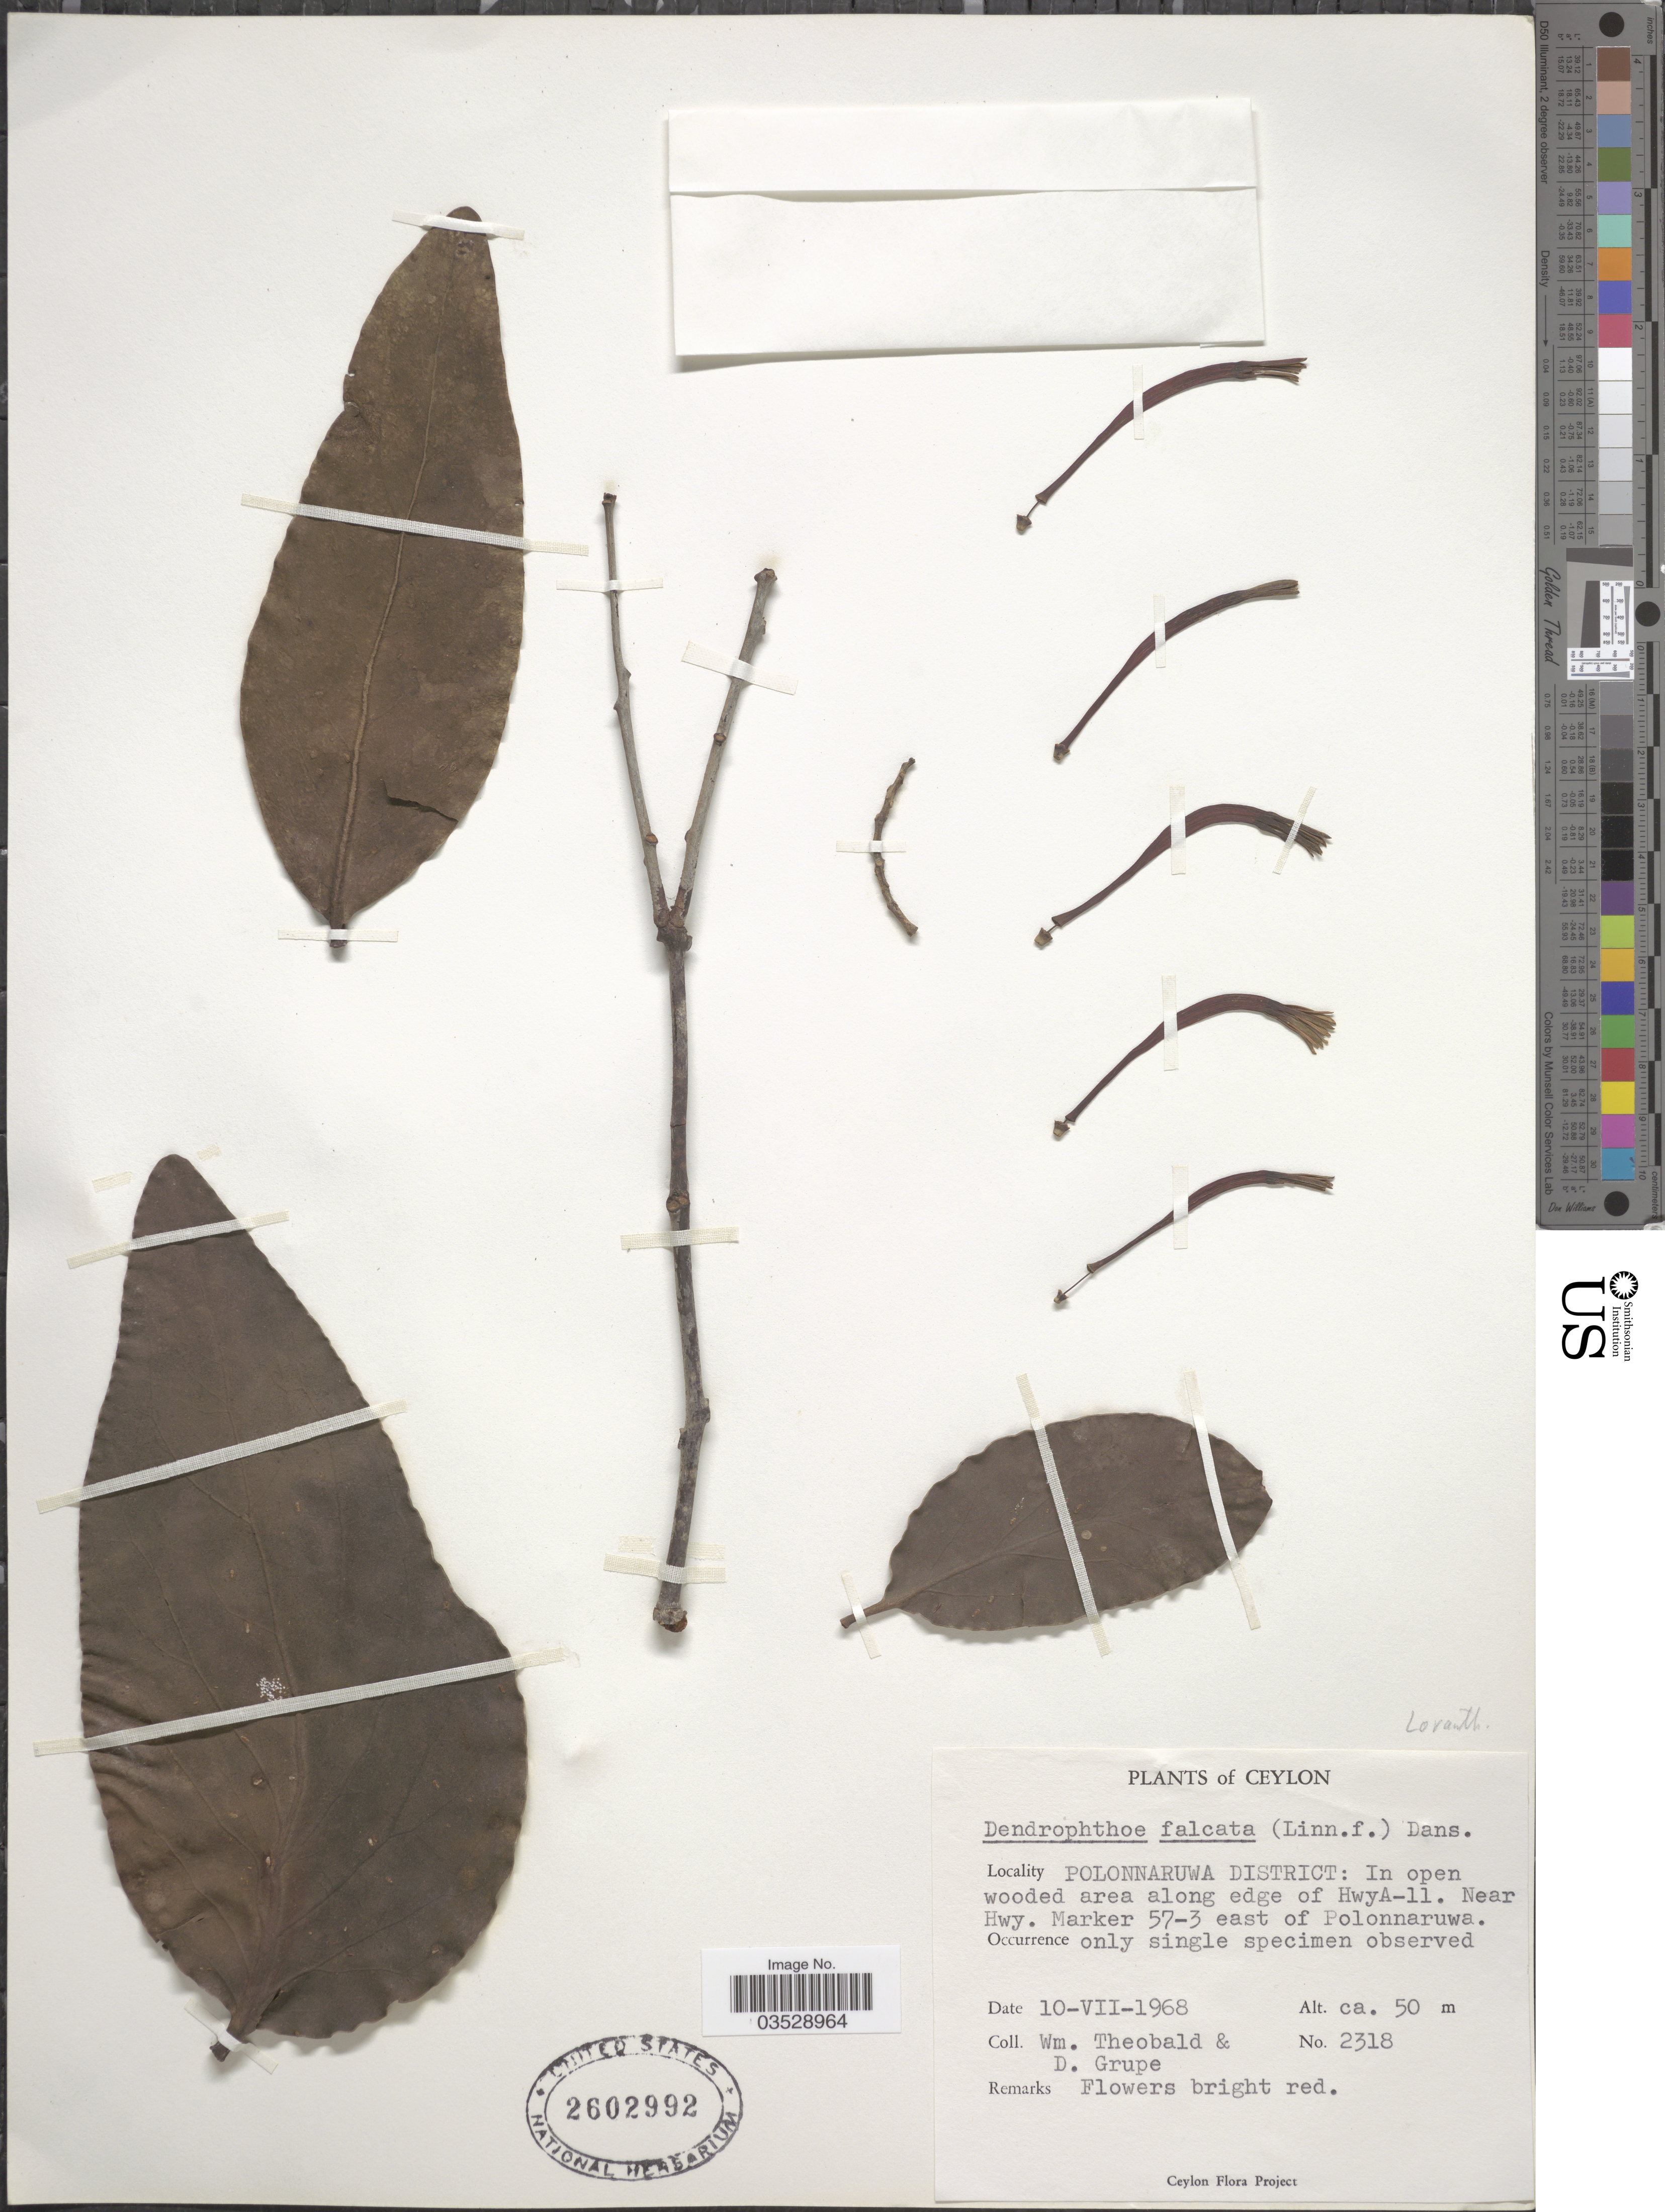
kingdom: Plantae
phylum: Tracheophyta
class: Magnoliopsida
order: Santalales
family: Loranthaceae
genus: Dendrophthoe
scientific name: Dendrophthoe falcata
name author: (L. f.) Ettingsh.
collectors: W. Theobald & D. Grupe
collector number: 2318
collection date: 1968-07-10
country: Sri Lanka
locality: Ceylon. Polonnaruwa District: In open wooded area along edge of HwyA-11. Near Hwy. Marker 57-3 east of Polonnaruwa.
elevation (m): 50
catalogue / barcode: US 2602992